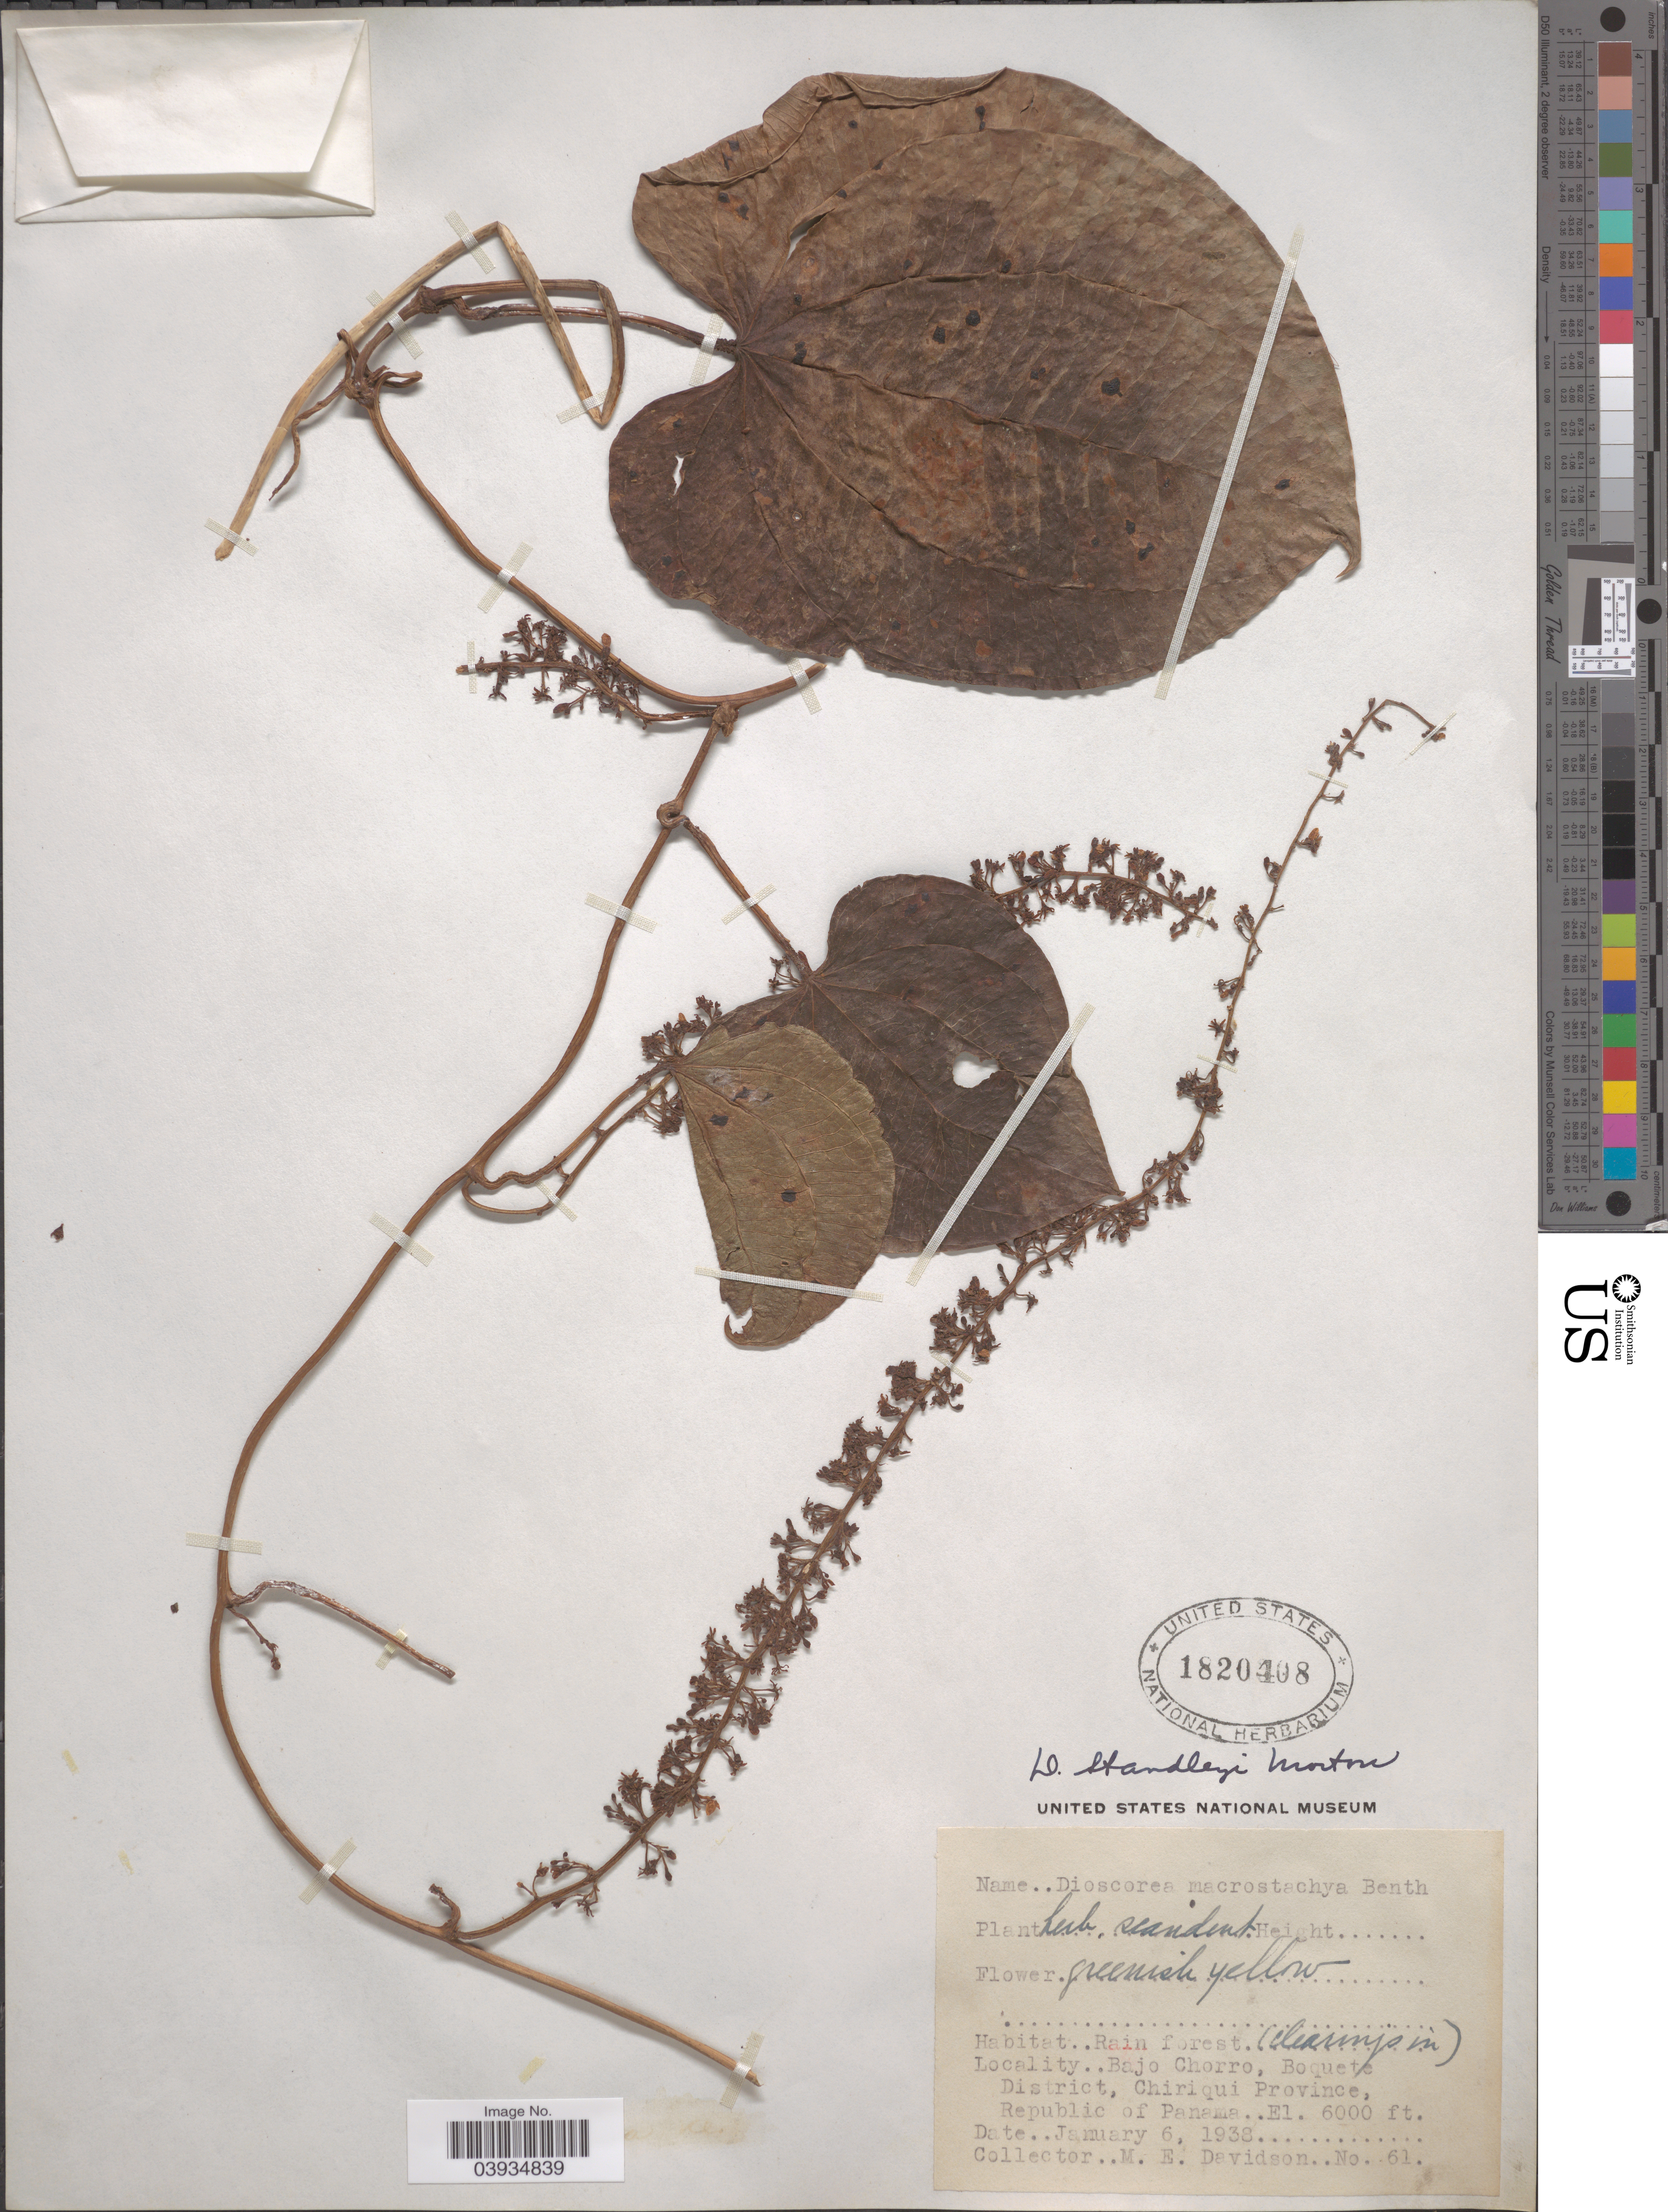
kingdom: Plantae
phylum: Tracheophyta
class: Liliopsida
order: Dioscoreales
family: Dioscoreaceae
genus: Dioscorea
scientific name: Dioscorea standleyi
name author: C.V. Morton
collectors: M. E. Davidson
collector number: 61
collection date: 1938-01-06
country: Panama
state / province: Chiriqui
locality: Bajo Chorro, Boquete District.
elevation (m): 1829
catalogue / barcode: US 1820408